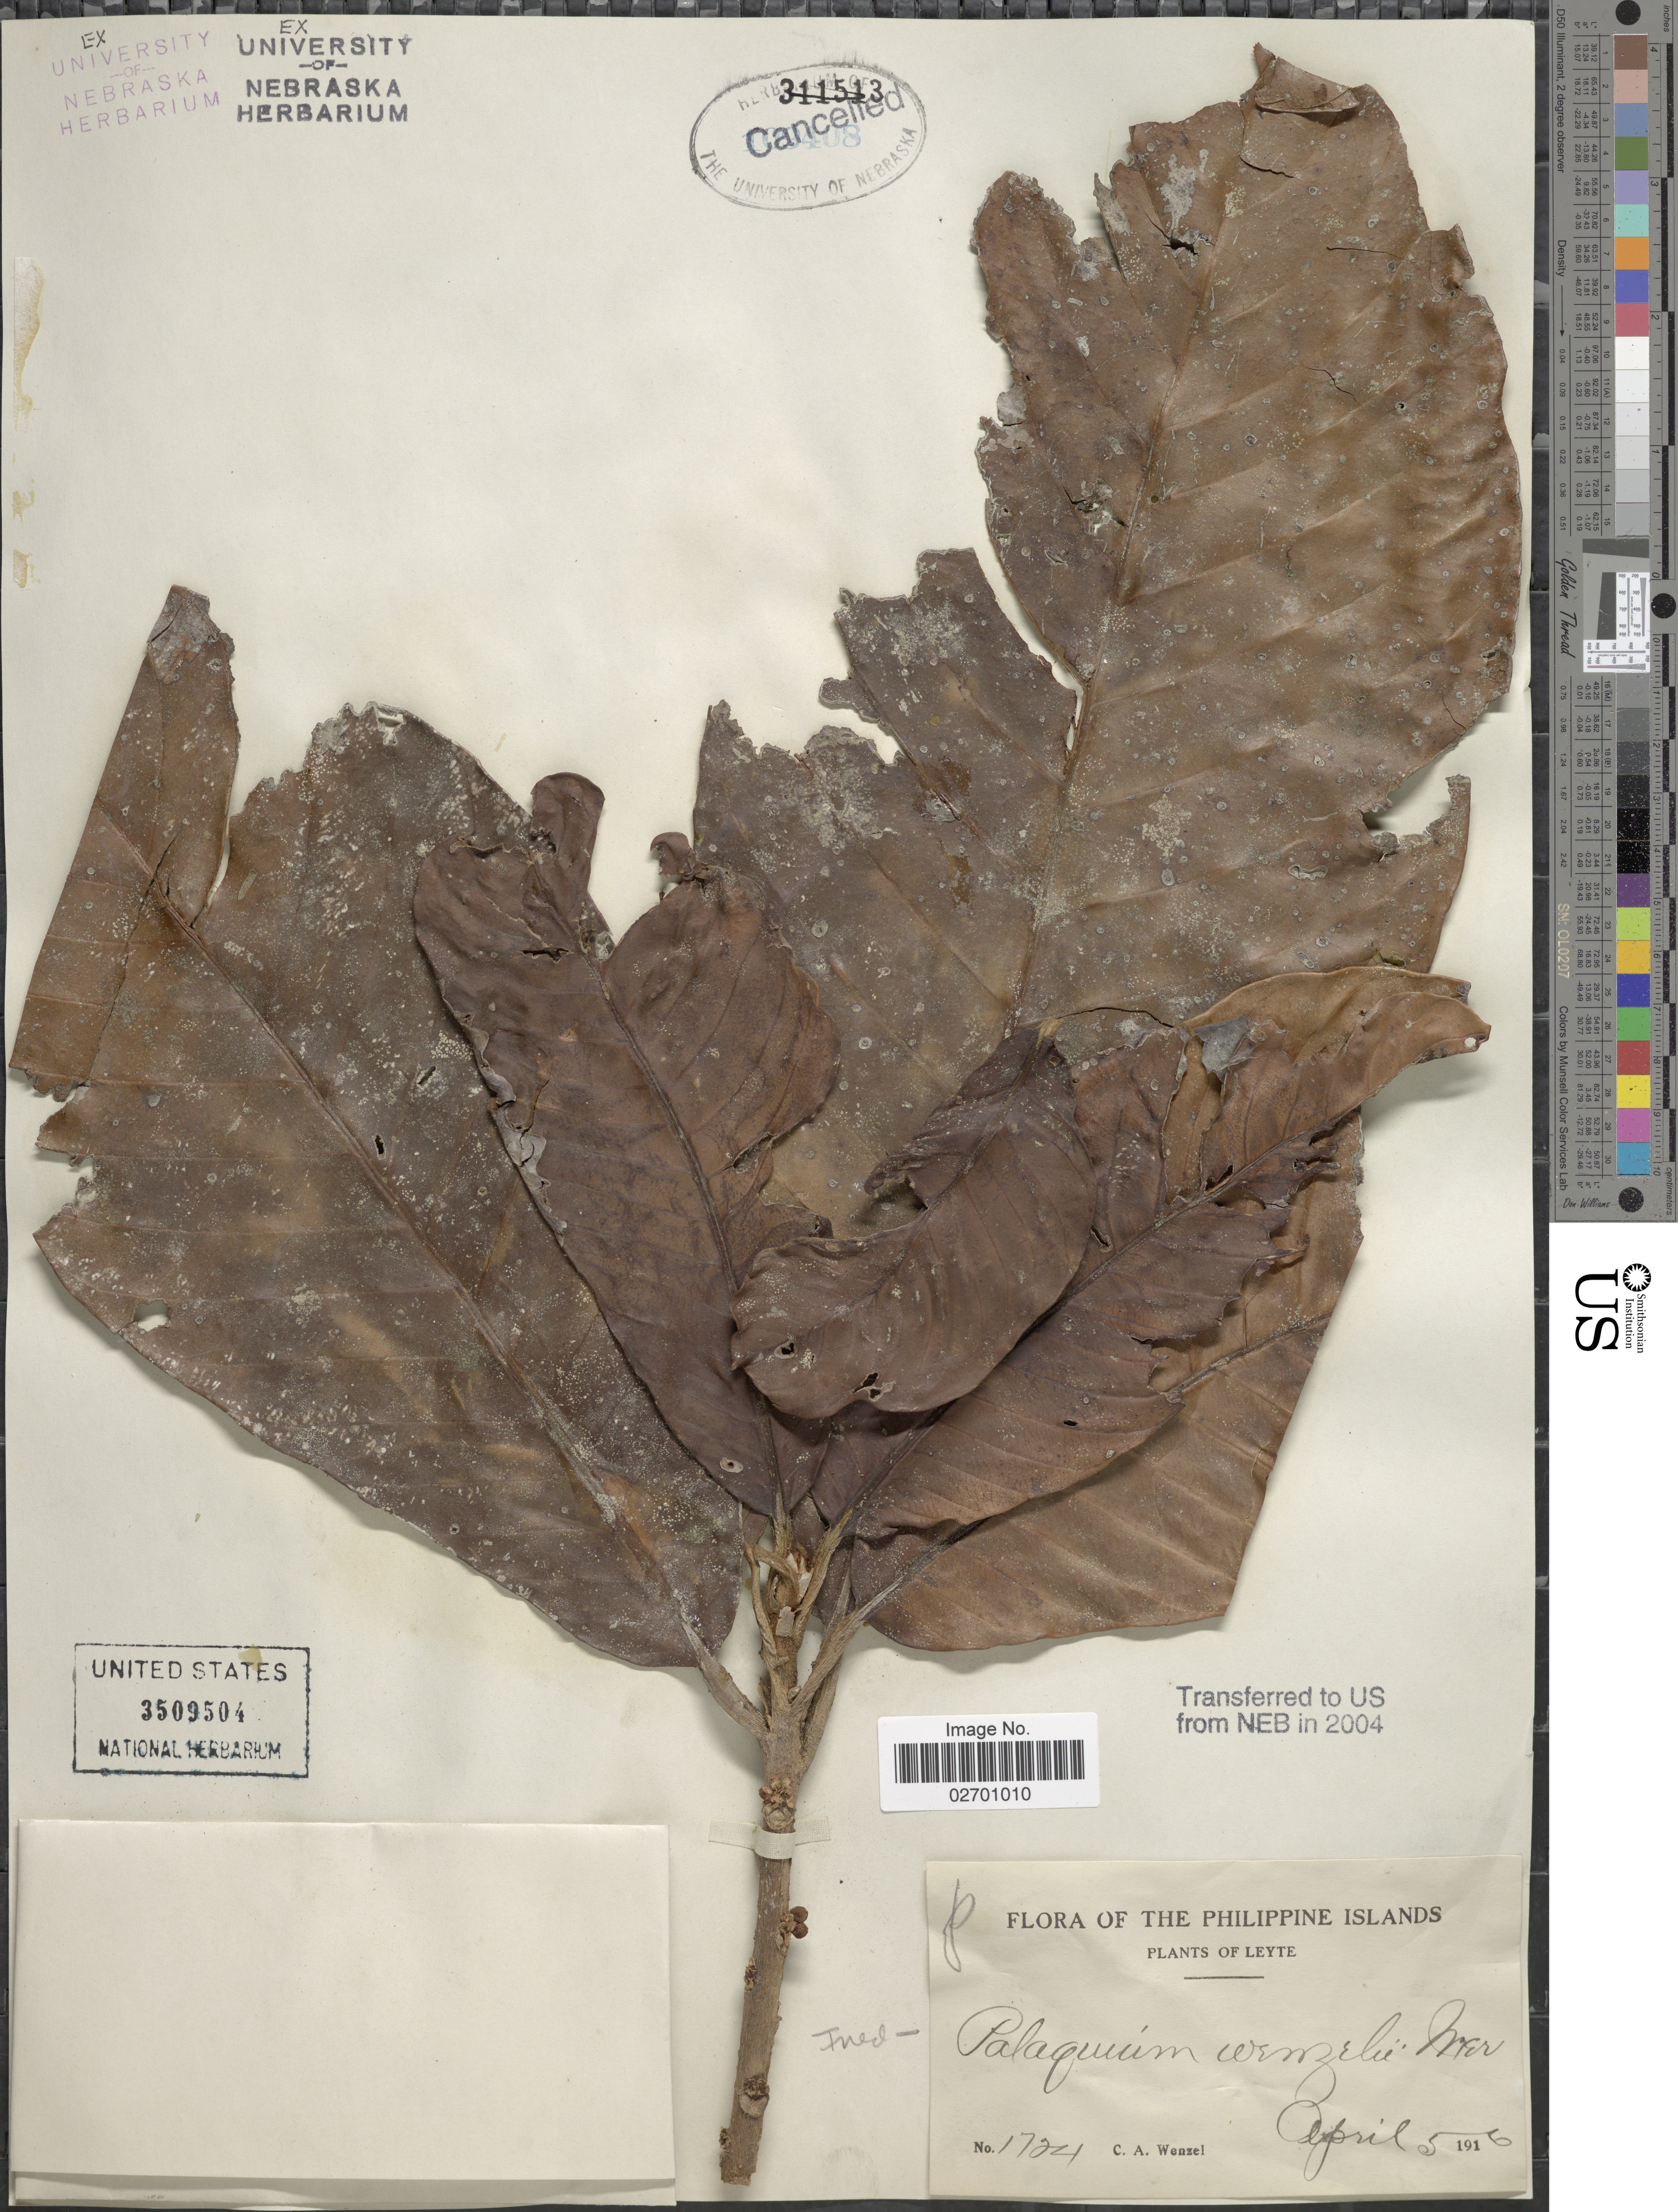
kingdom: Plantae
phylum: Tracheophyta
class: Magnoliopsida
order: Ericales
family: Sapotaceae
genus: Palaquium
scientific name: Palaquium sp.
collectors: C. Wenzel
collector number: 1724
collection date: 1916-04-05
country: Philippines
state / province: Eastern Visayas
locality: Leyte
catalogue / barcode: US 3509504